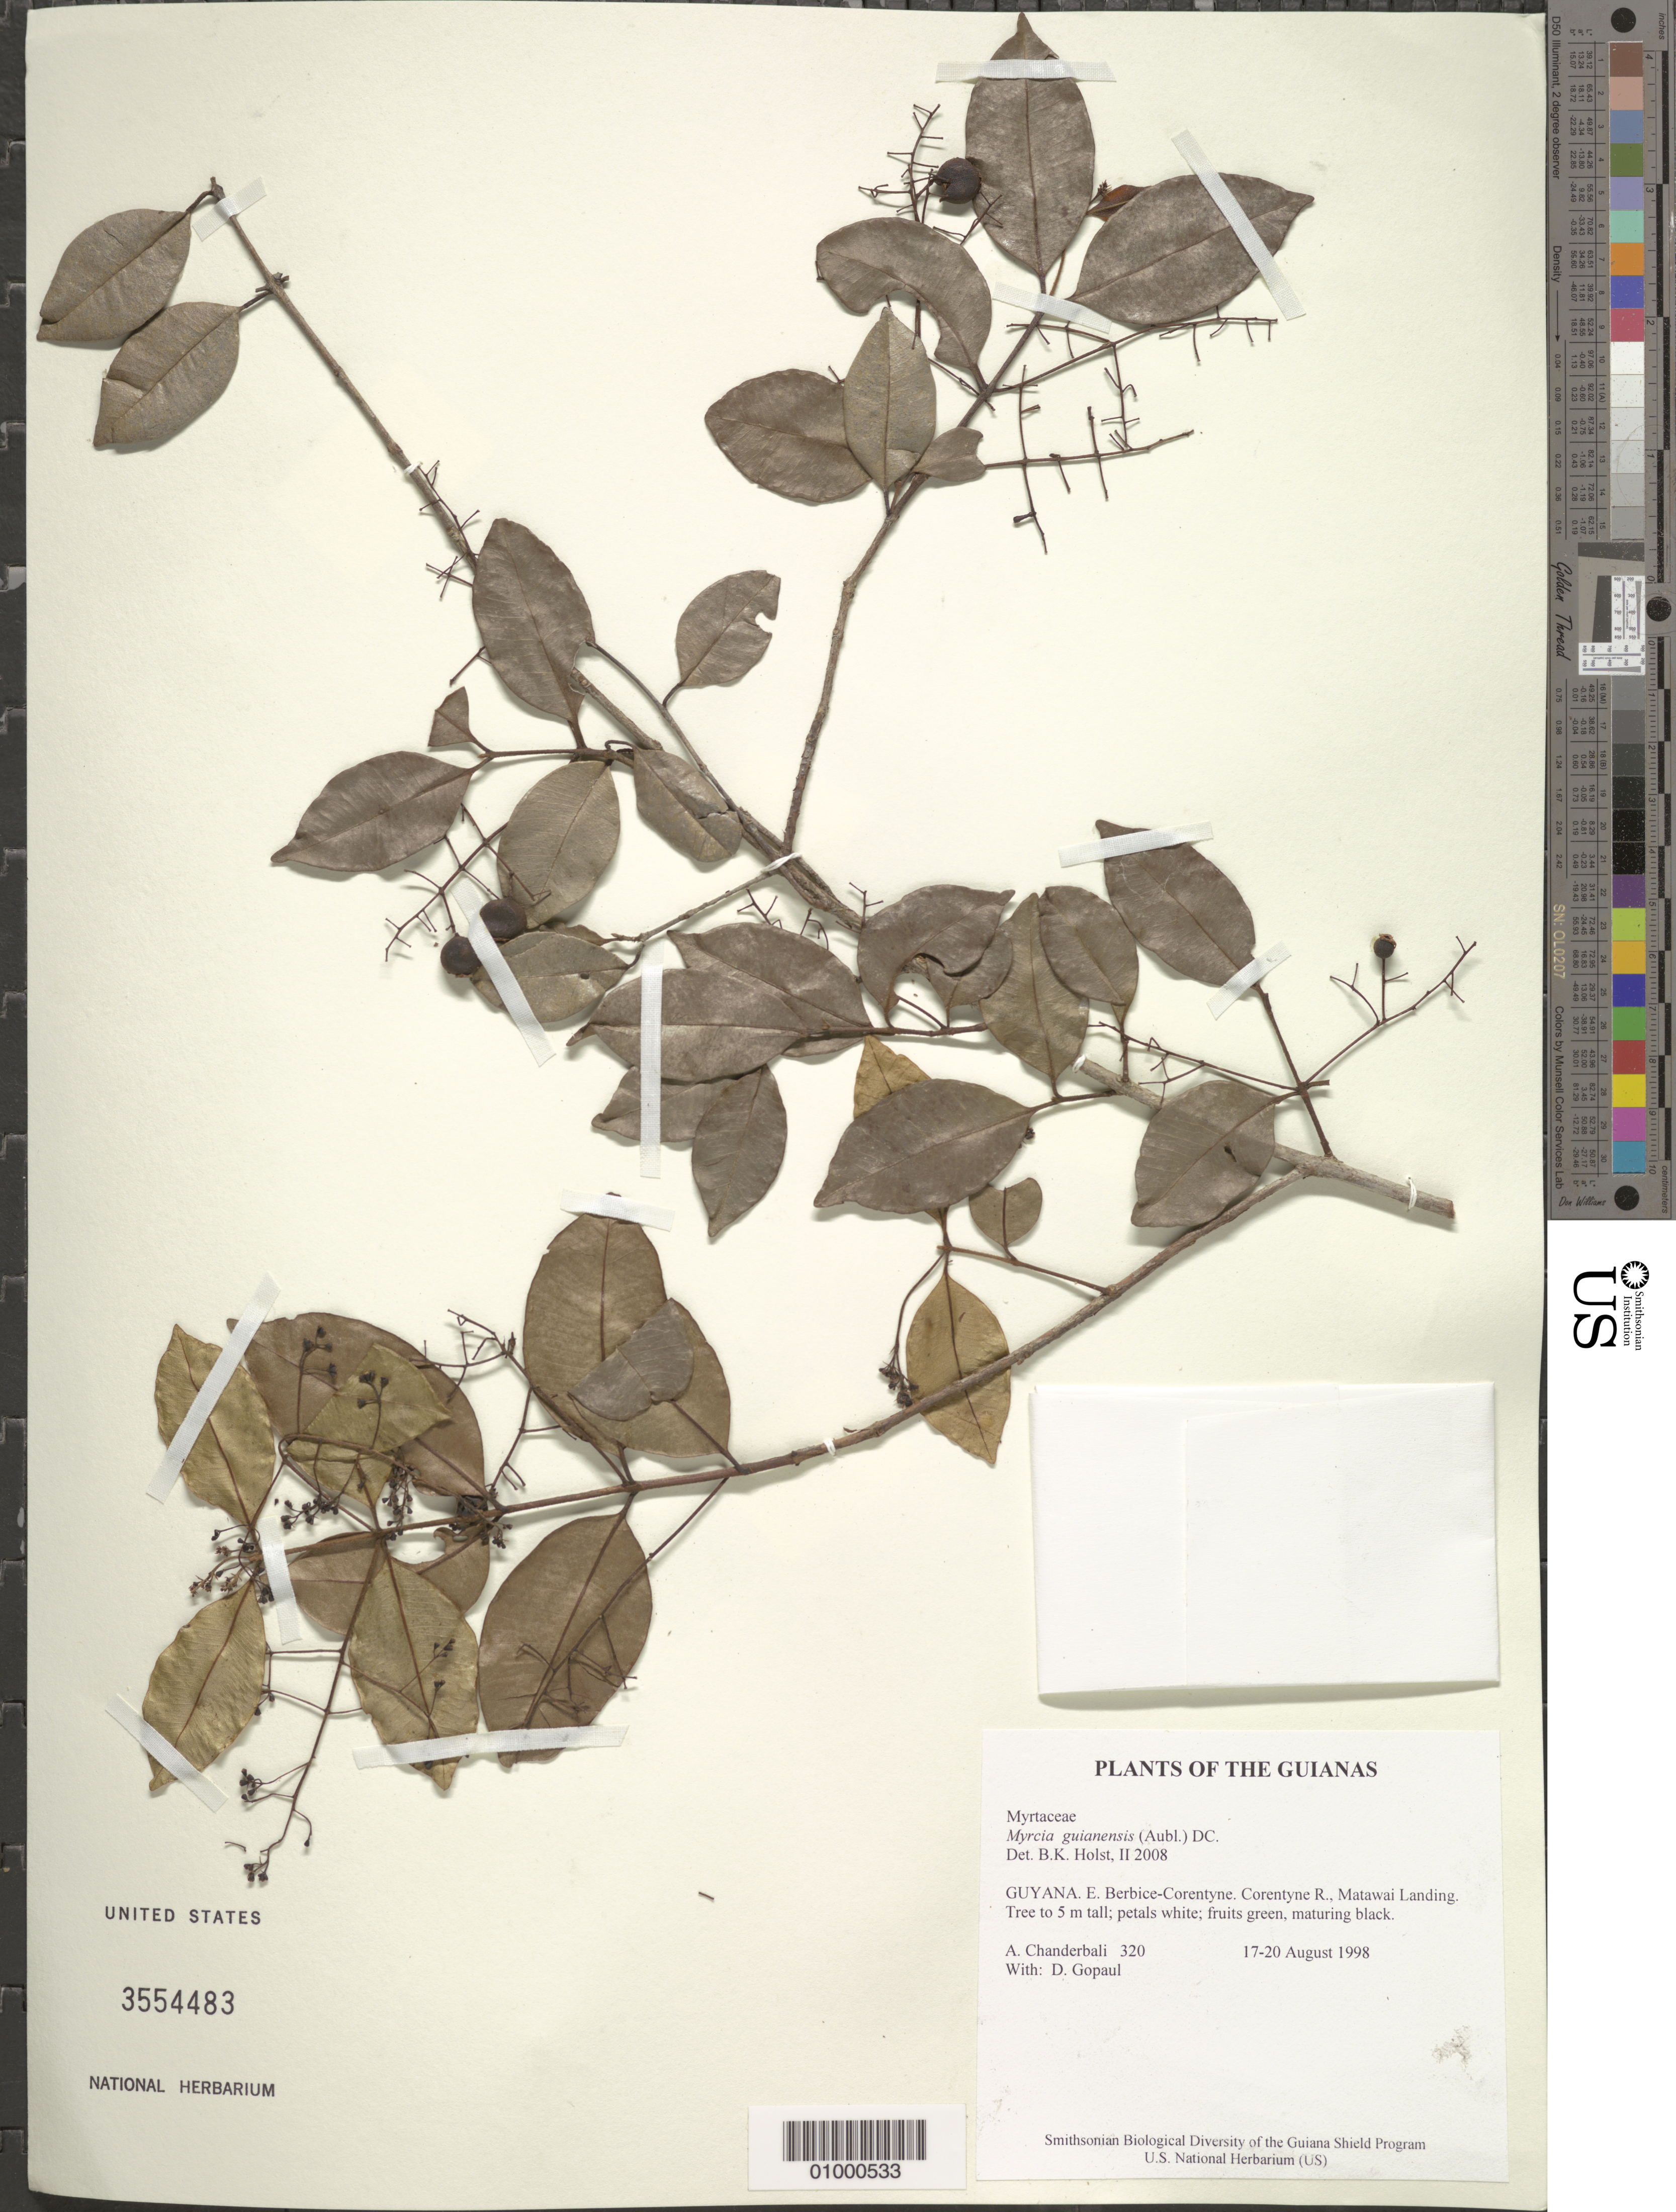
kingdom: Plantae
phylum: Tracheophyta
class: Magnoliopsida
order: Myrtales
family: Myrtaceae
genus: Myrcia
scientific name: Myrcia guianensis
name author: (Aubl.) DC.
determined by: Holst, Bruce K.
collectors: A. S. Chanderbali & D. Gopaul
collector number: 320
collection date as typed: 17-20 August 1998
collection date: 1998-08-17/1998-08-20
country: Guyana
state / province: E. Berbice-Corentyne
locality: Corentyne R., Matawai Landing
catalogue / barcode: US 3554483